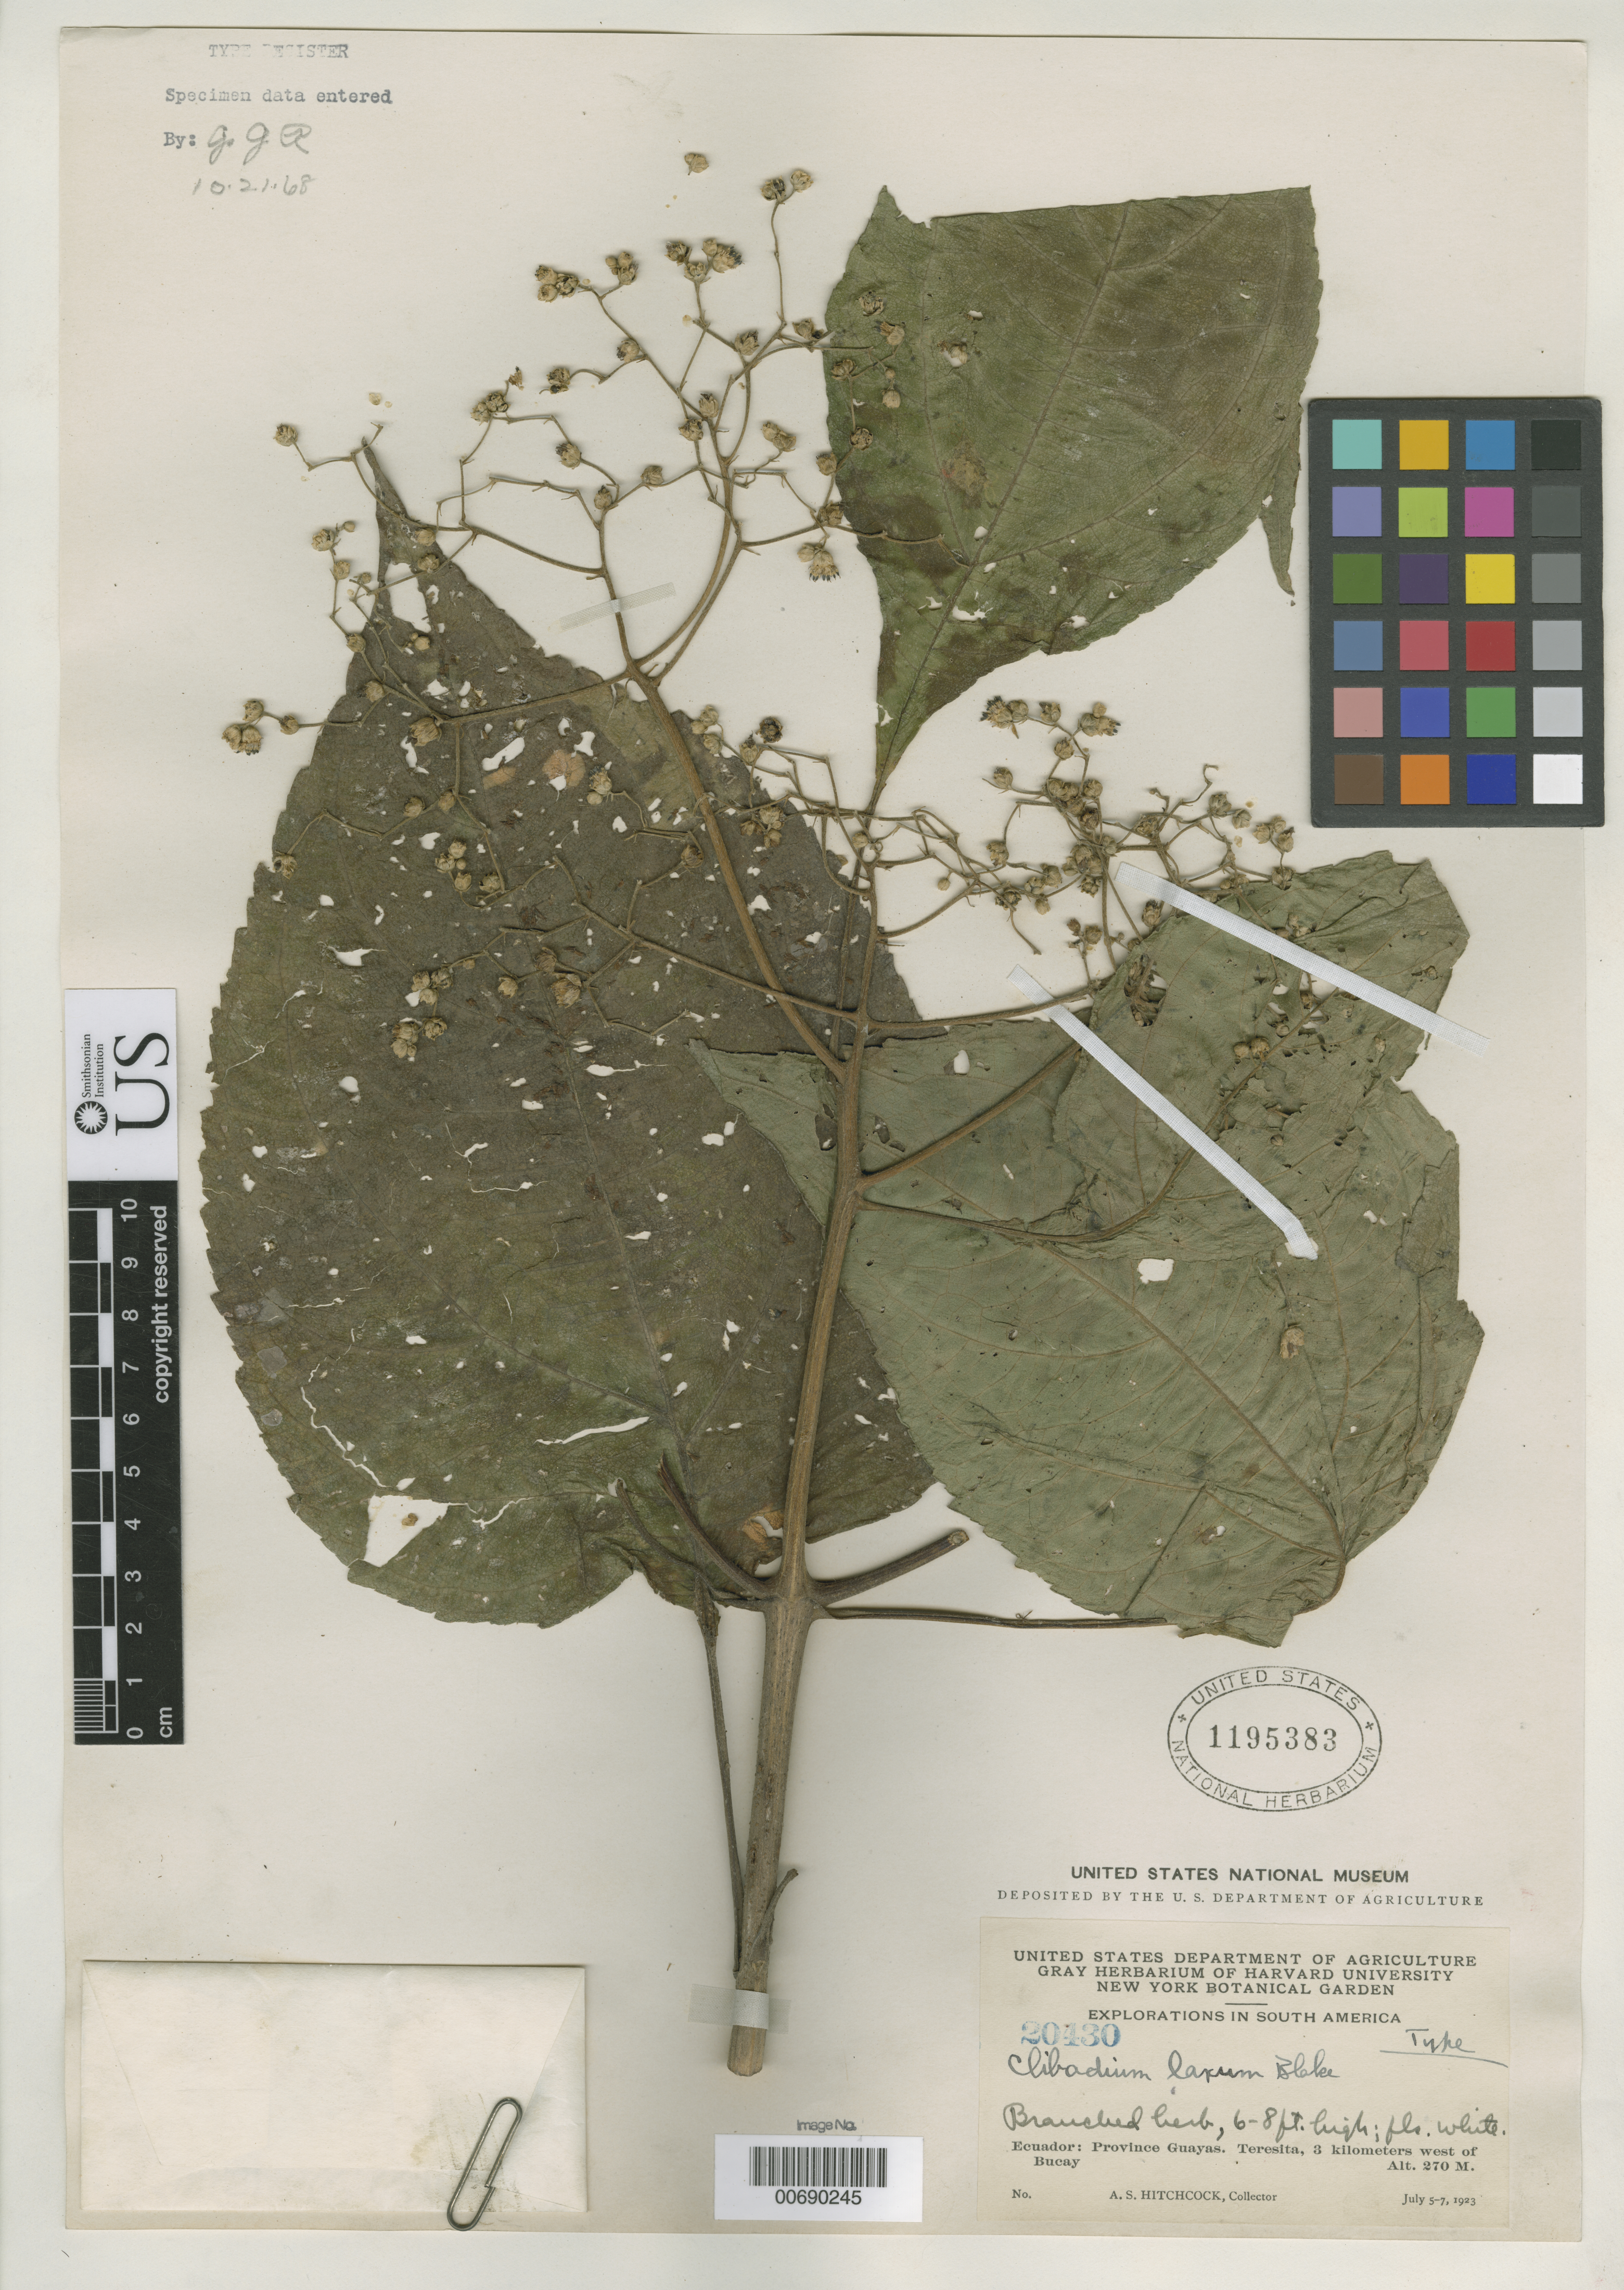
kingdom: Plantae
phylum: Tracheophyta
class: Magnoliopsida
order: Asterales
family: Asteraceae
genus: Clibadium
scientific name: Clibadium laxum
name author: S.F. Blake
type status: Holotype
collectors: A. S. Hitchcock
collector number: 20430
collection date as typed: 07 Jul 1923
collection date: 1923-07-07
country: Ecuador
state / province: Guayas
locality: Teresita, 3 km W of Bucay.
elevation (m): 270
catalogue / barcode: US 1195383